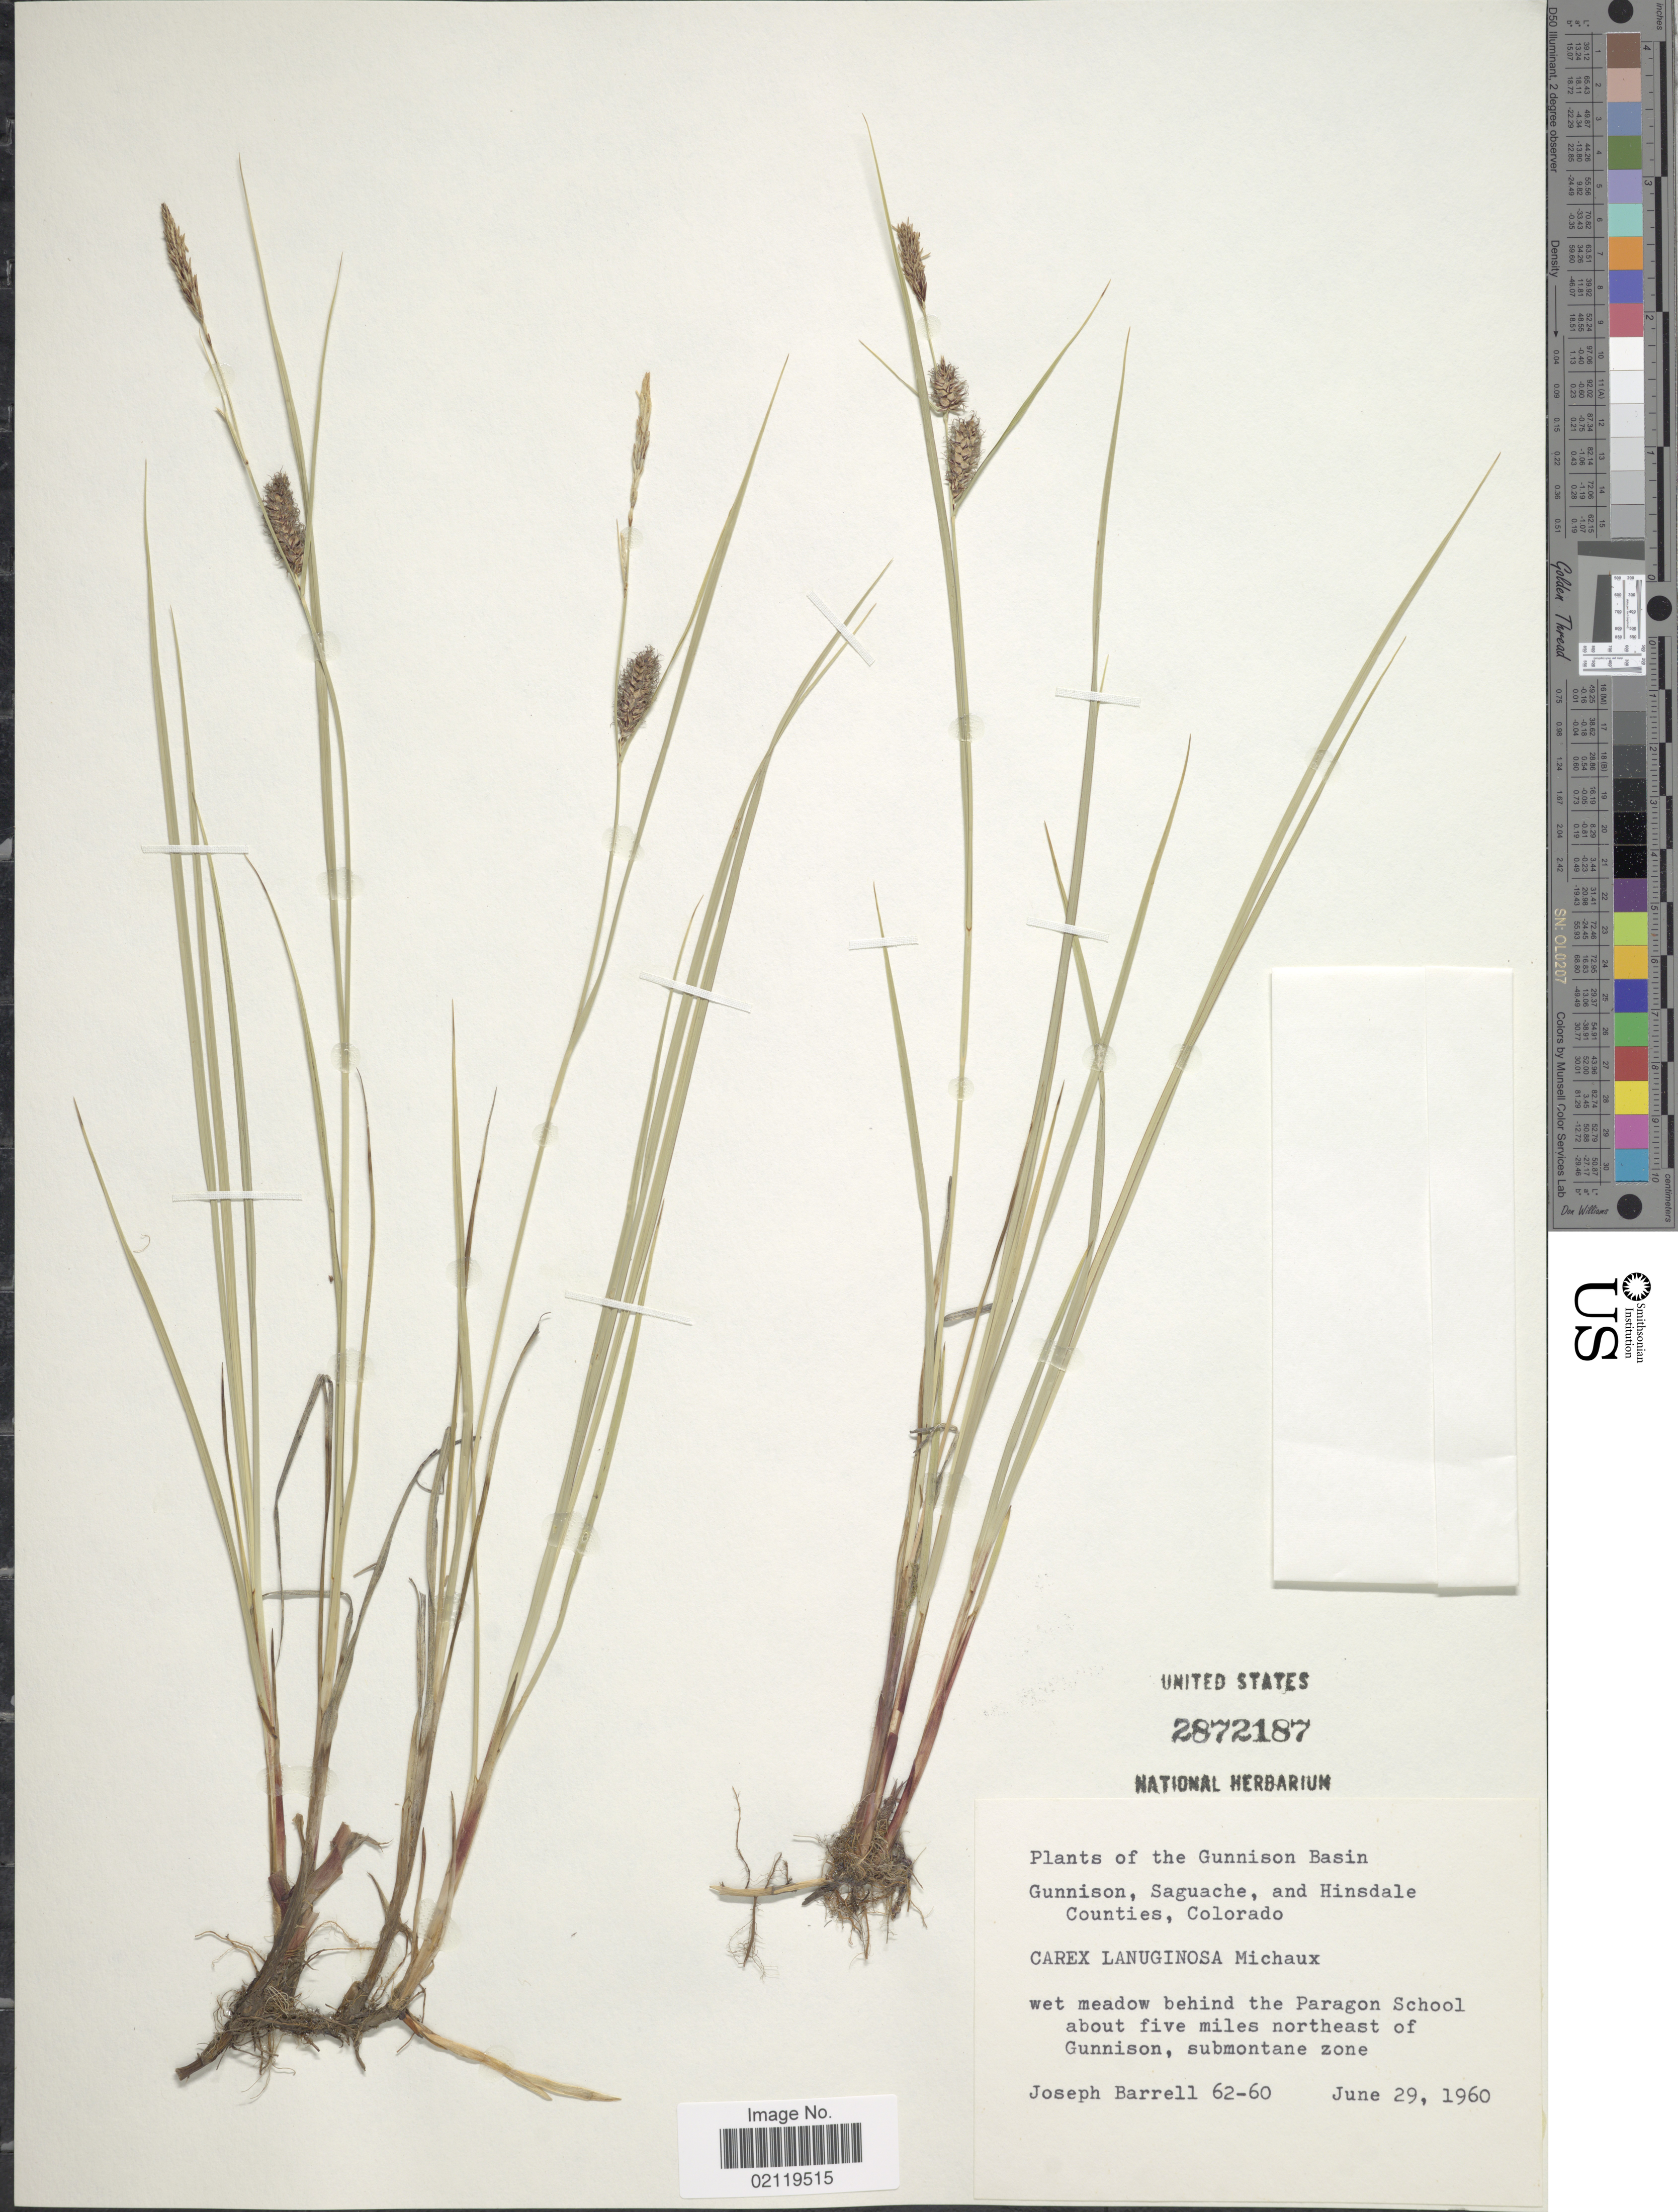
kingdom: Plantae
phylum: Tracheophyta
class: Liliopsida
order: Poales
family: Cyperaceae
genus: Carex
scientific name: Carex pellita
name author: Muhl. ex Willd.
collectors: J. Barrell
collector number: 62-60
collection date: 1960-06-29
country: United States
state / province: Colorado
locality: Gunnison Basin. Gunnison, Saguache, and Hinsdale Counties. Wet meadow behind the Paragon School about five miles northeast of Gunnison, submontane zone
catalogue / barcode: US 2872187